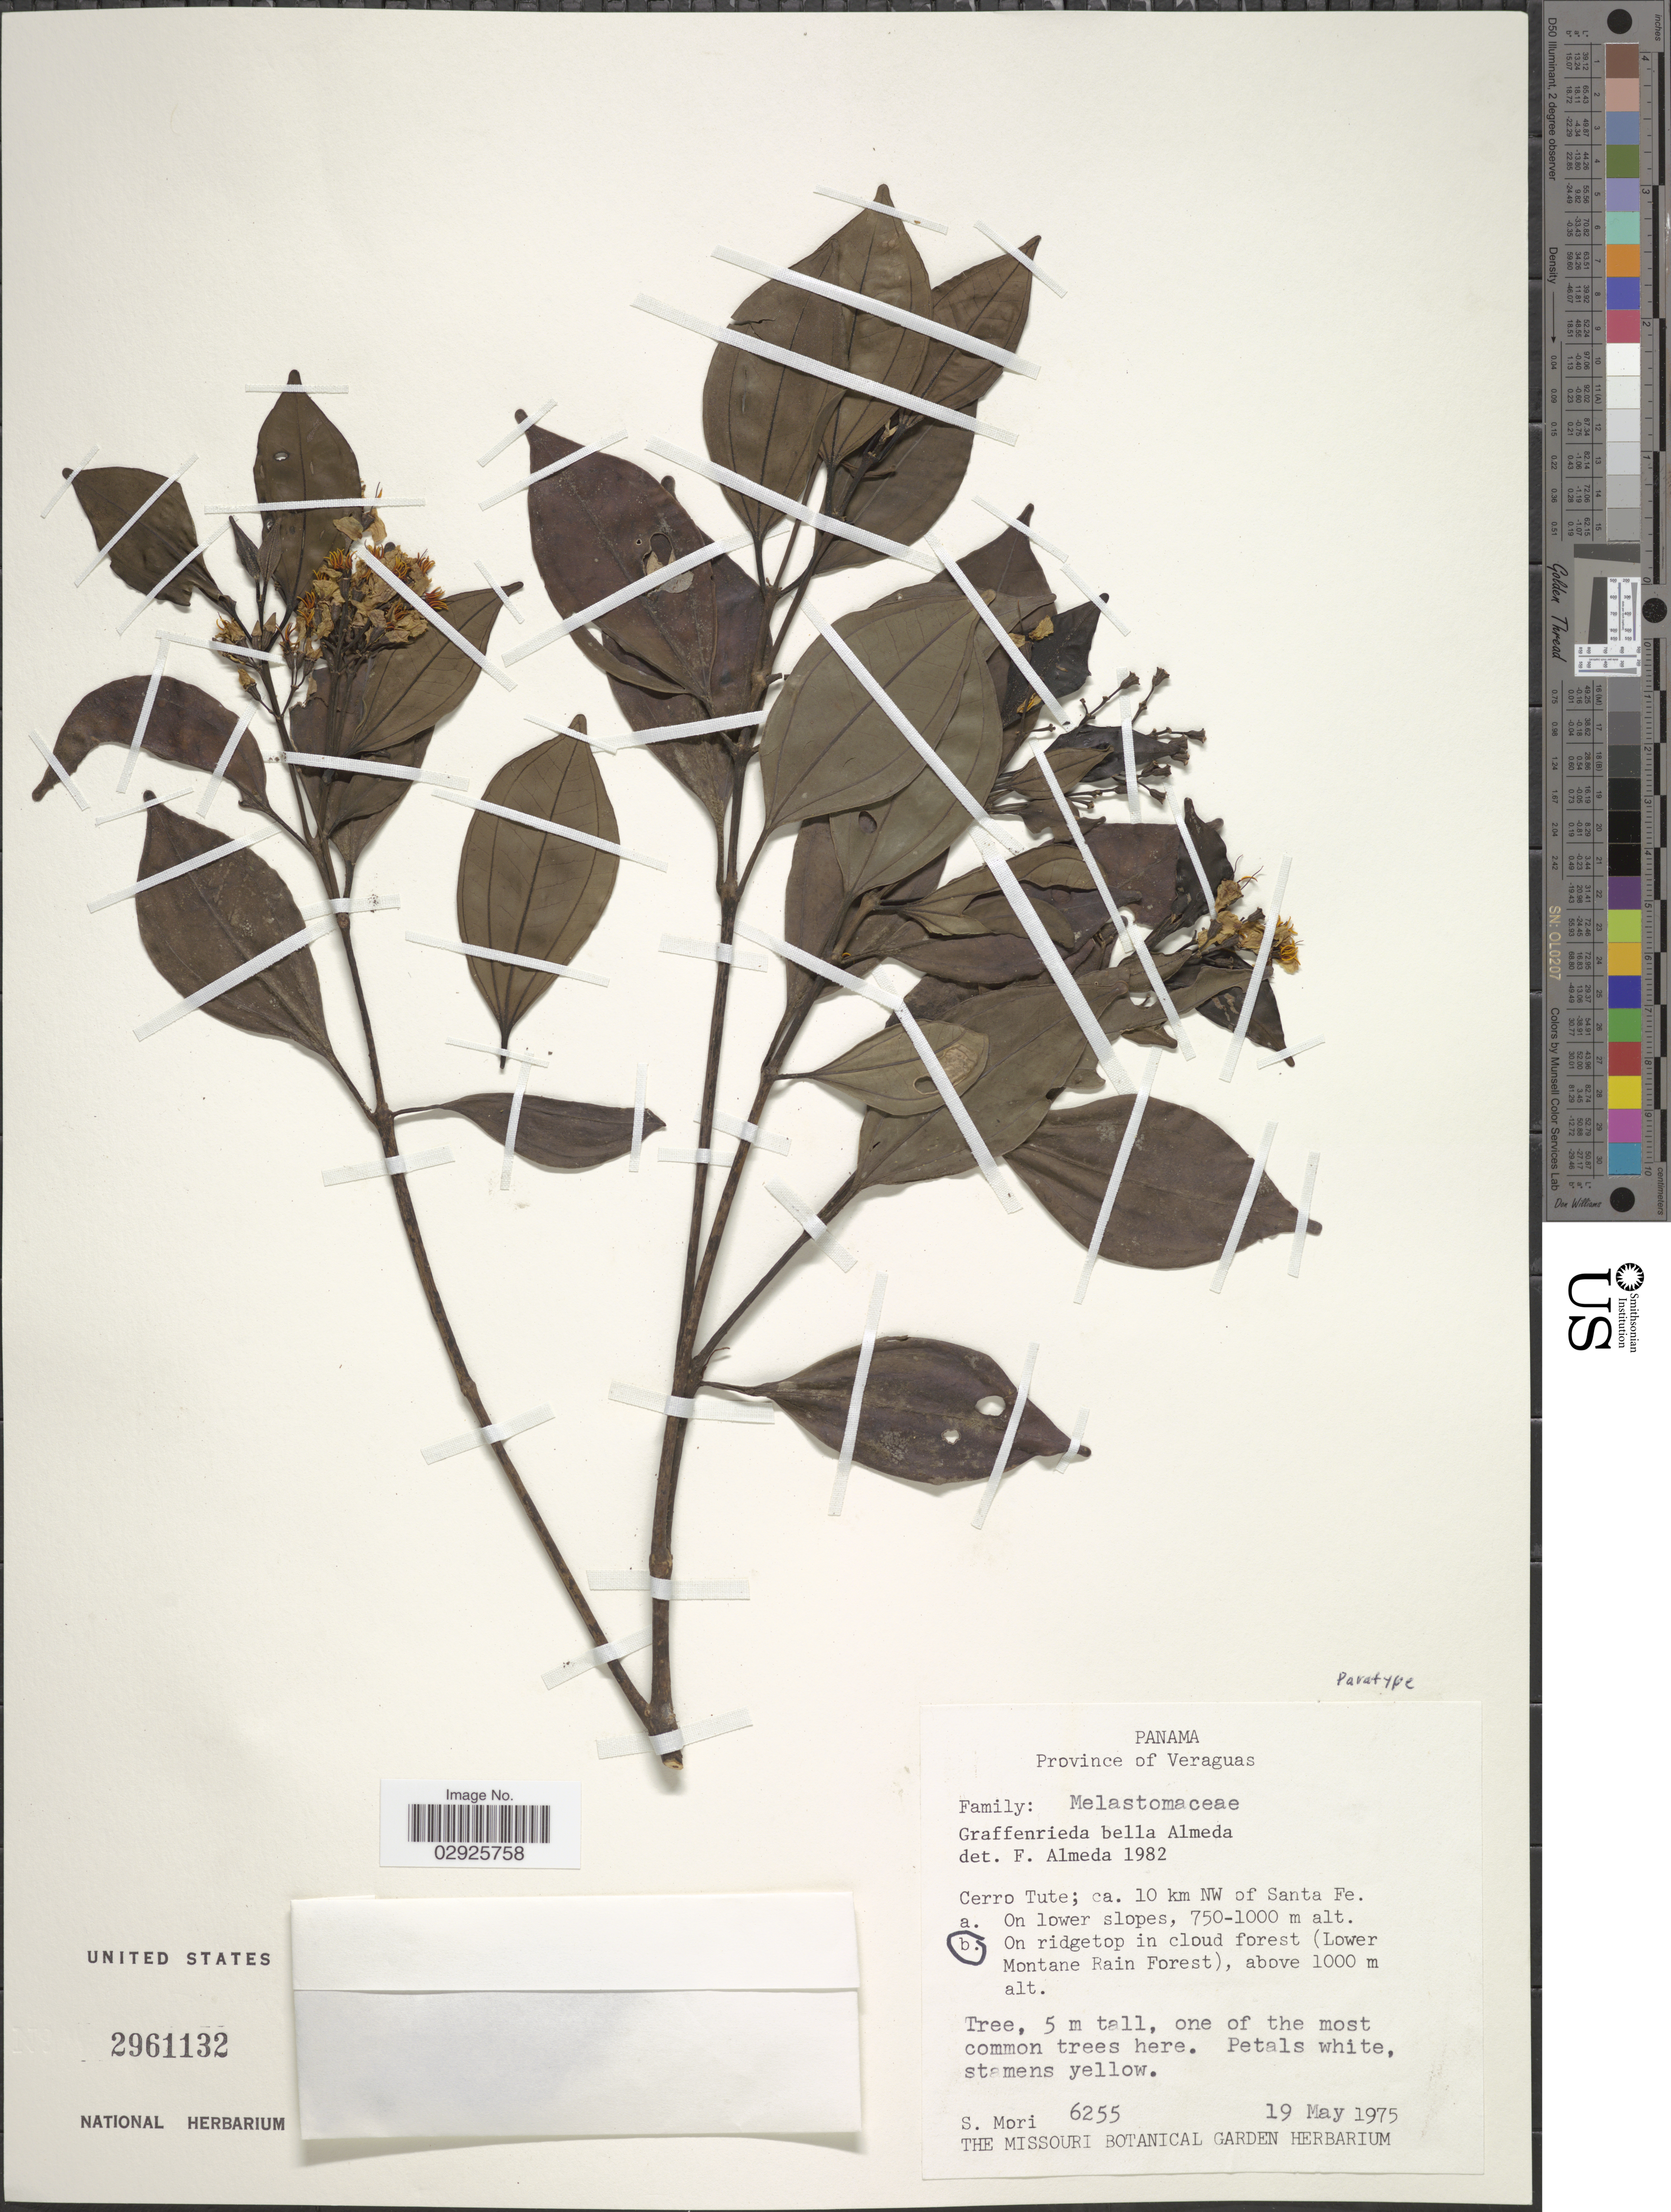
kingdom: Plantae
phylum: Tracheophyta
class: Magnoliopsida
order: Myrtales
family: Melastomataceae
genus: Graffenrieda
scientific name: Graffenrieda bella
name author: Almeda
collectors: S. Mori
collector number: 6255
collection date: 1975-05-19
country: Panama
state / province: Veraguas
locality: Cerro Tute; ca. 10 km NW of Santa Fe. On ridgetop in cloud forest (Lower Montane Rain Forest).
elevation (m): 1000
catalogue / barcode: US 2961132